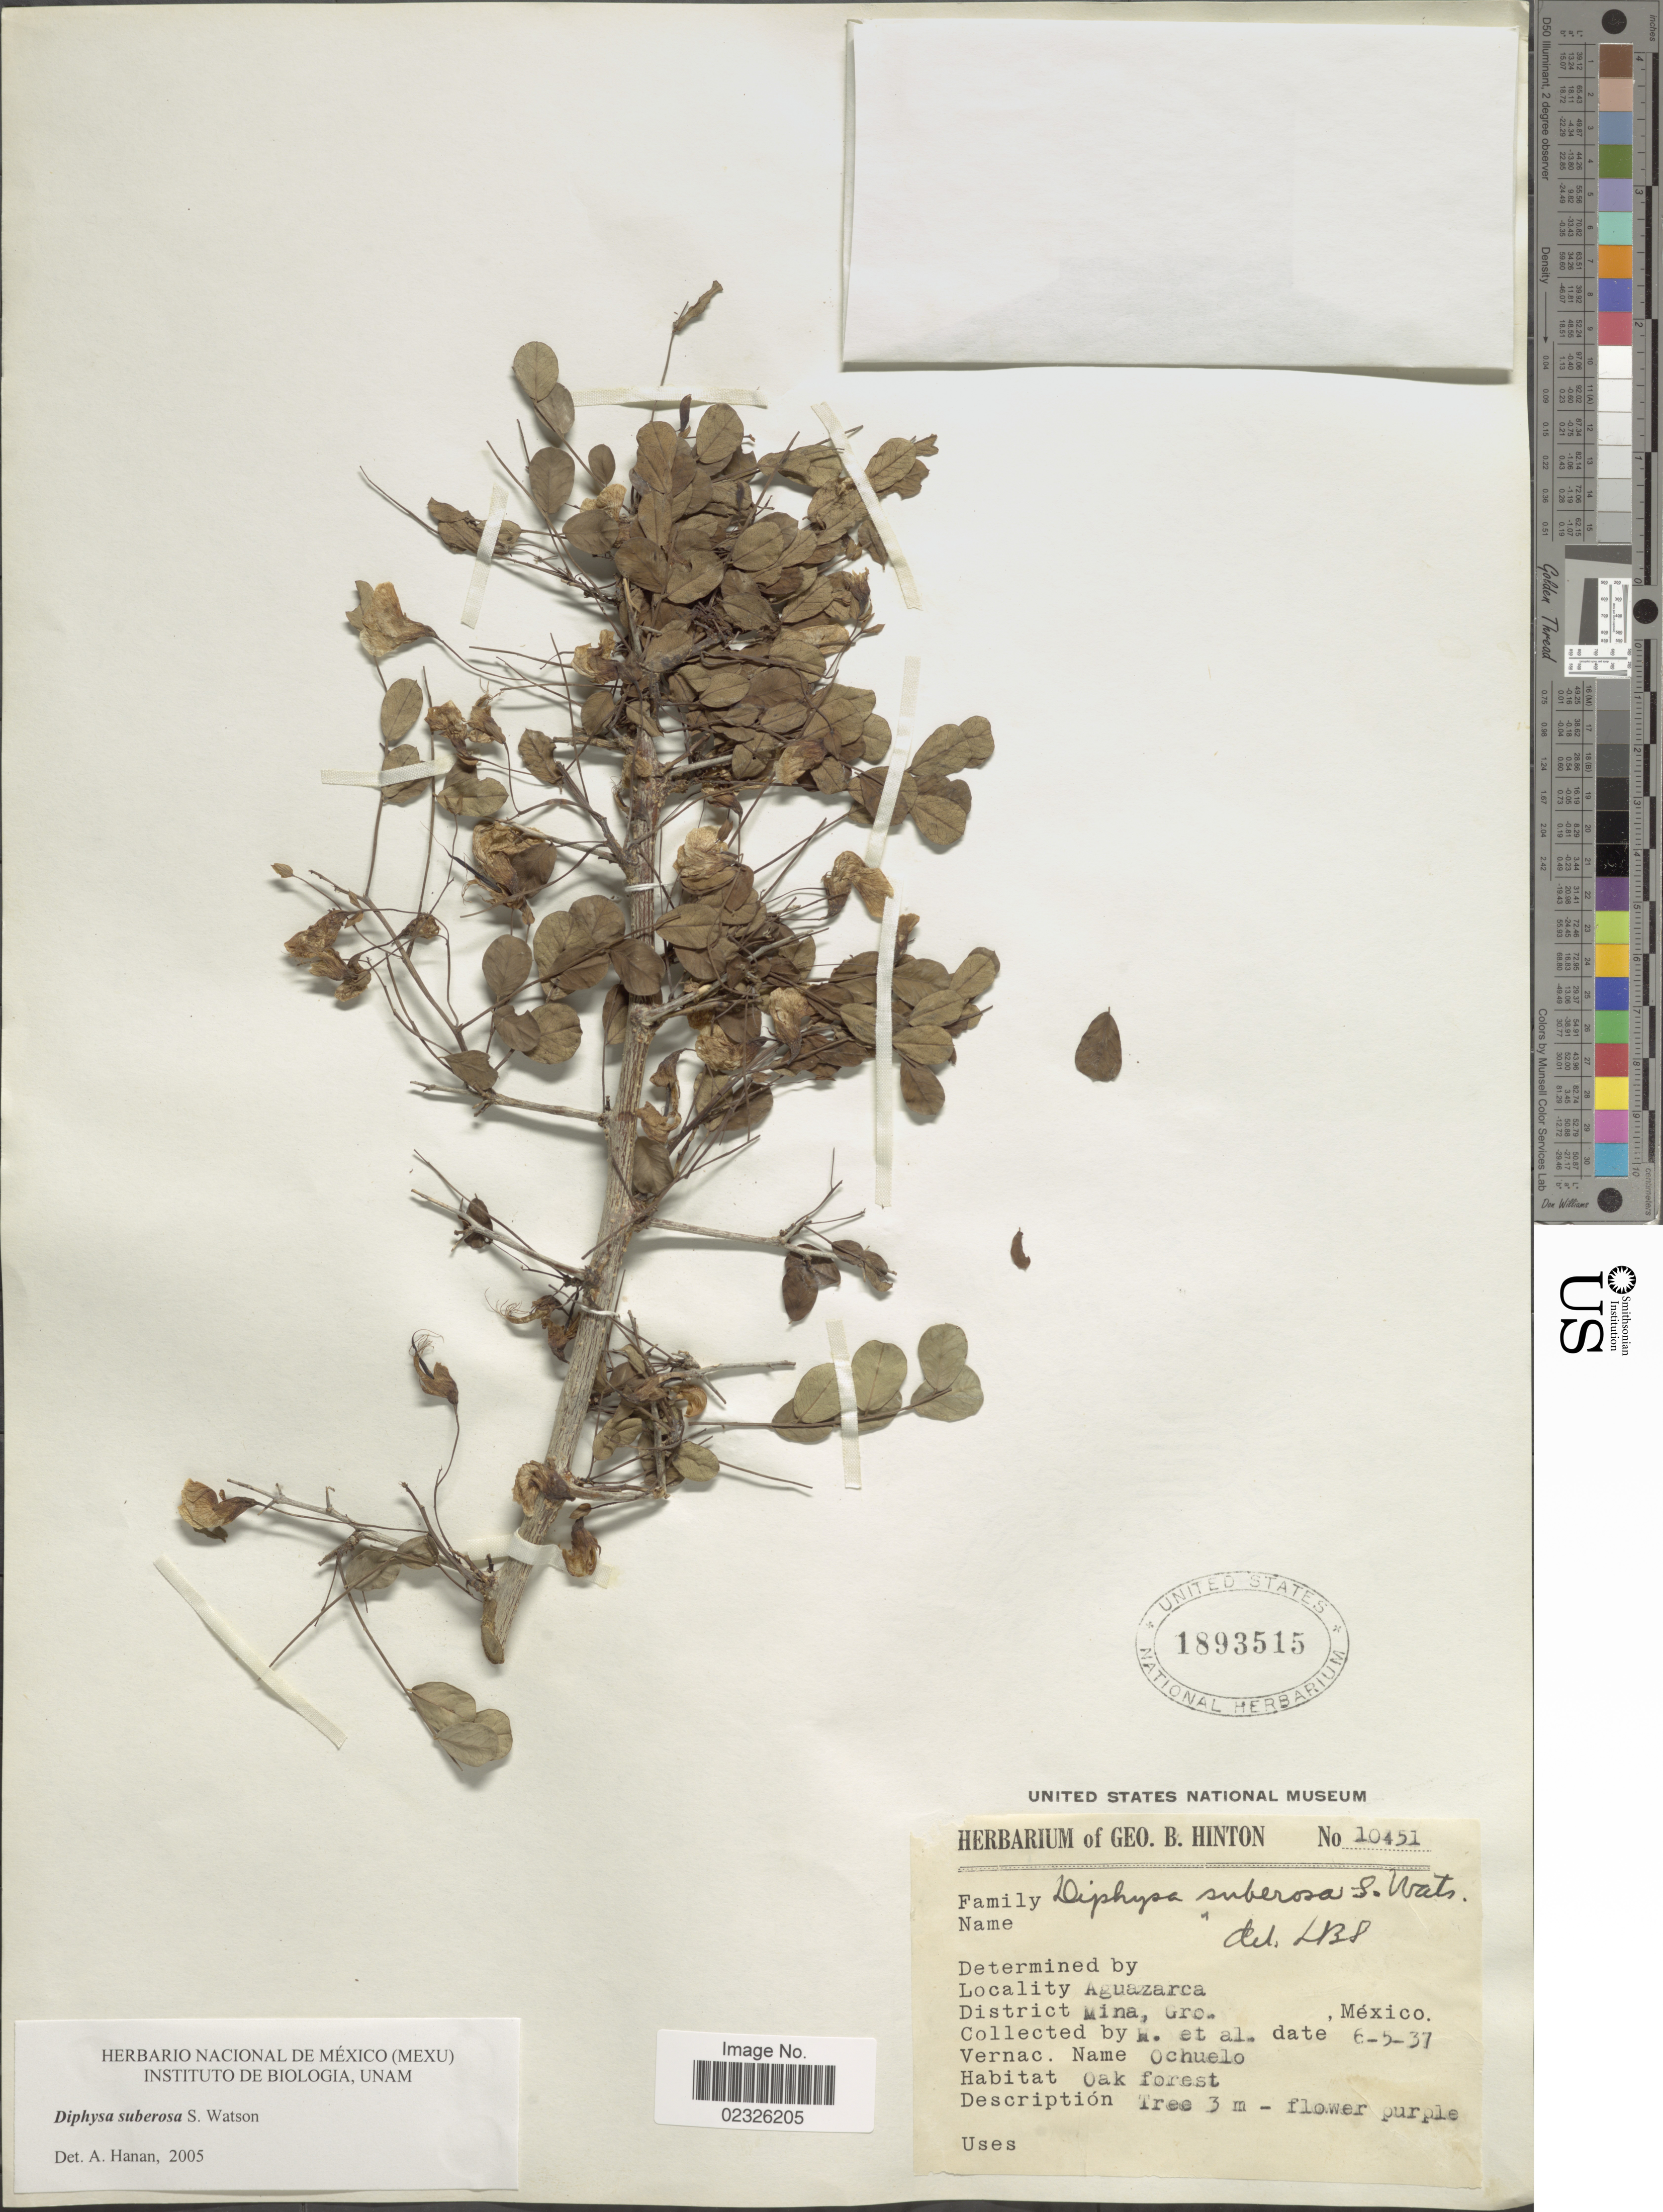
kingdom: Plantae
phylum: Tracheophyta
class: Magnoliopsida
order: Fabales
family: Fabaceae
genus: Diphysa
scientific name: Diphysa suberosa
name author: S. Watson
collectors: G. B. Hinton & et al.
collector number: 10451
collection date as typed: Transcribed d/m/y: 5/6/37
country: Mexico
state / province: Guerrero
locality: Aguazarca, District Mina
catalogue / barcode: US 1893515